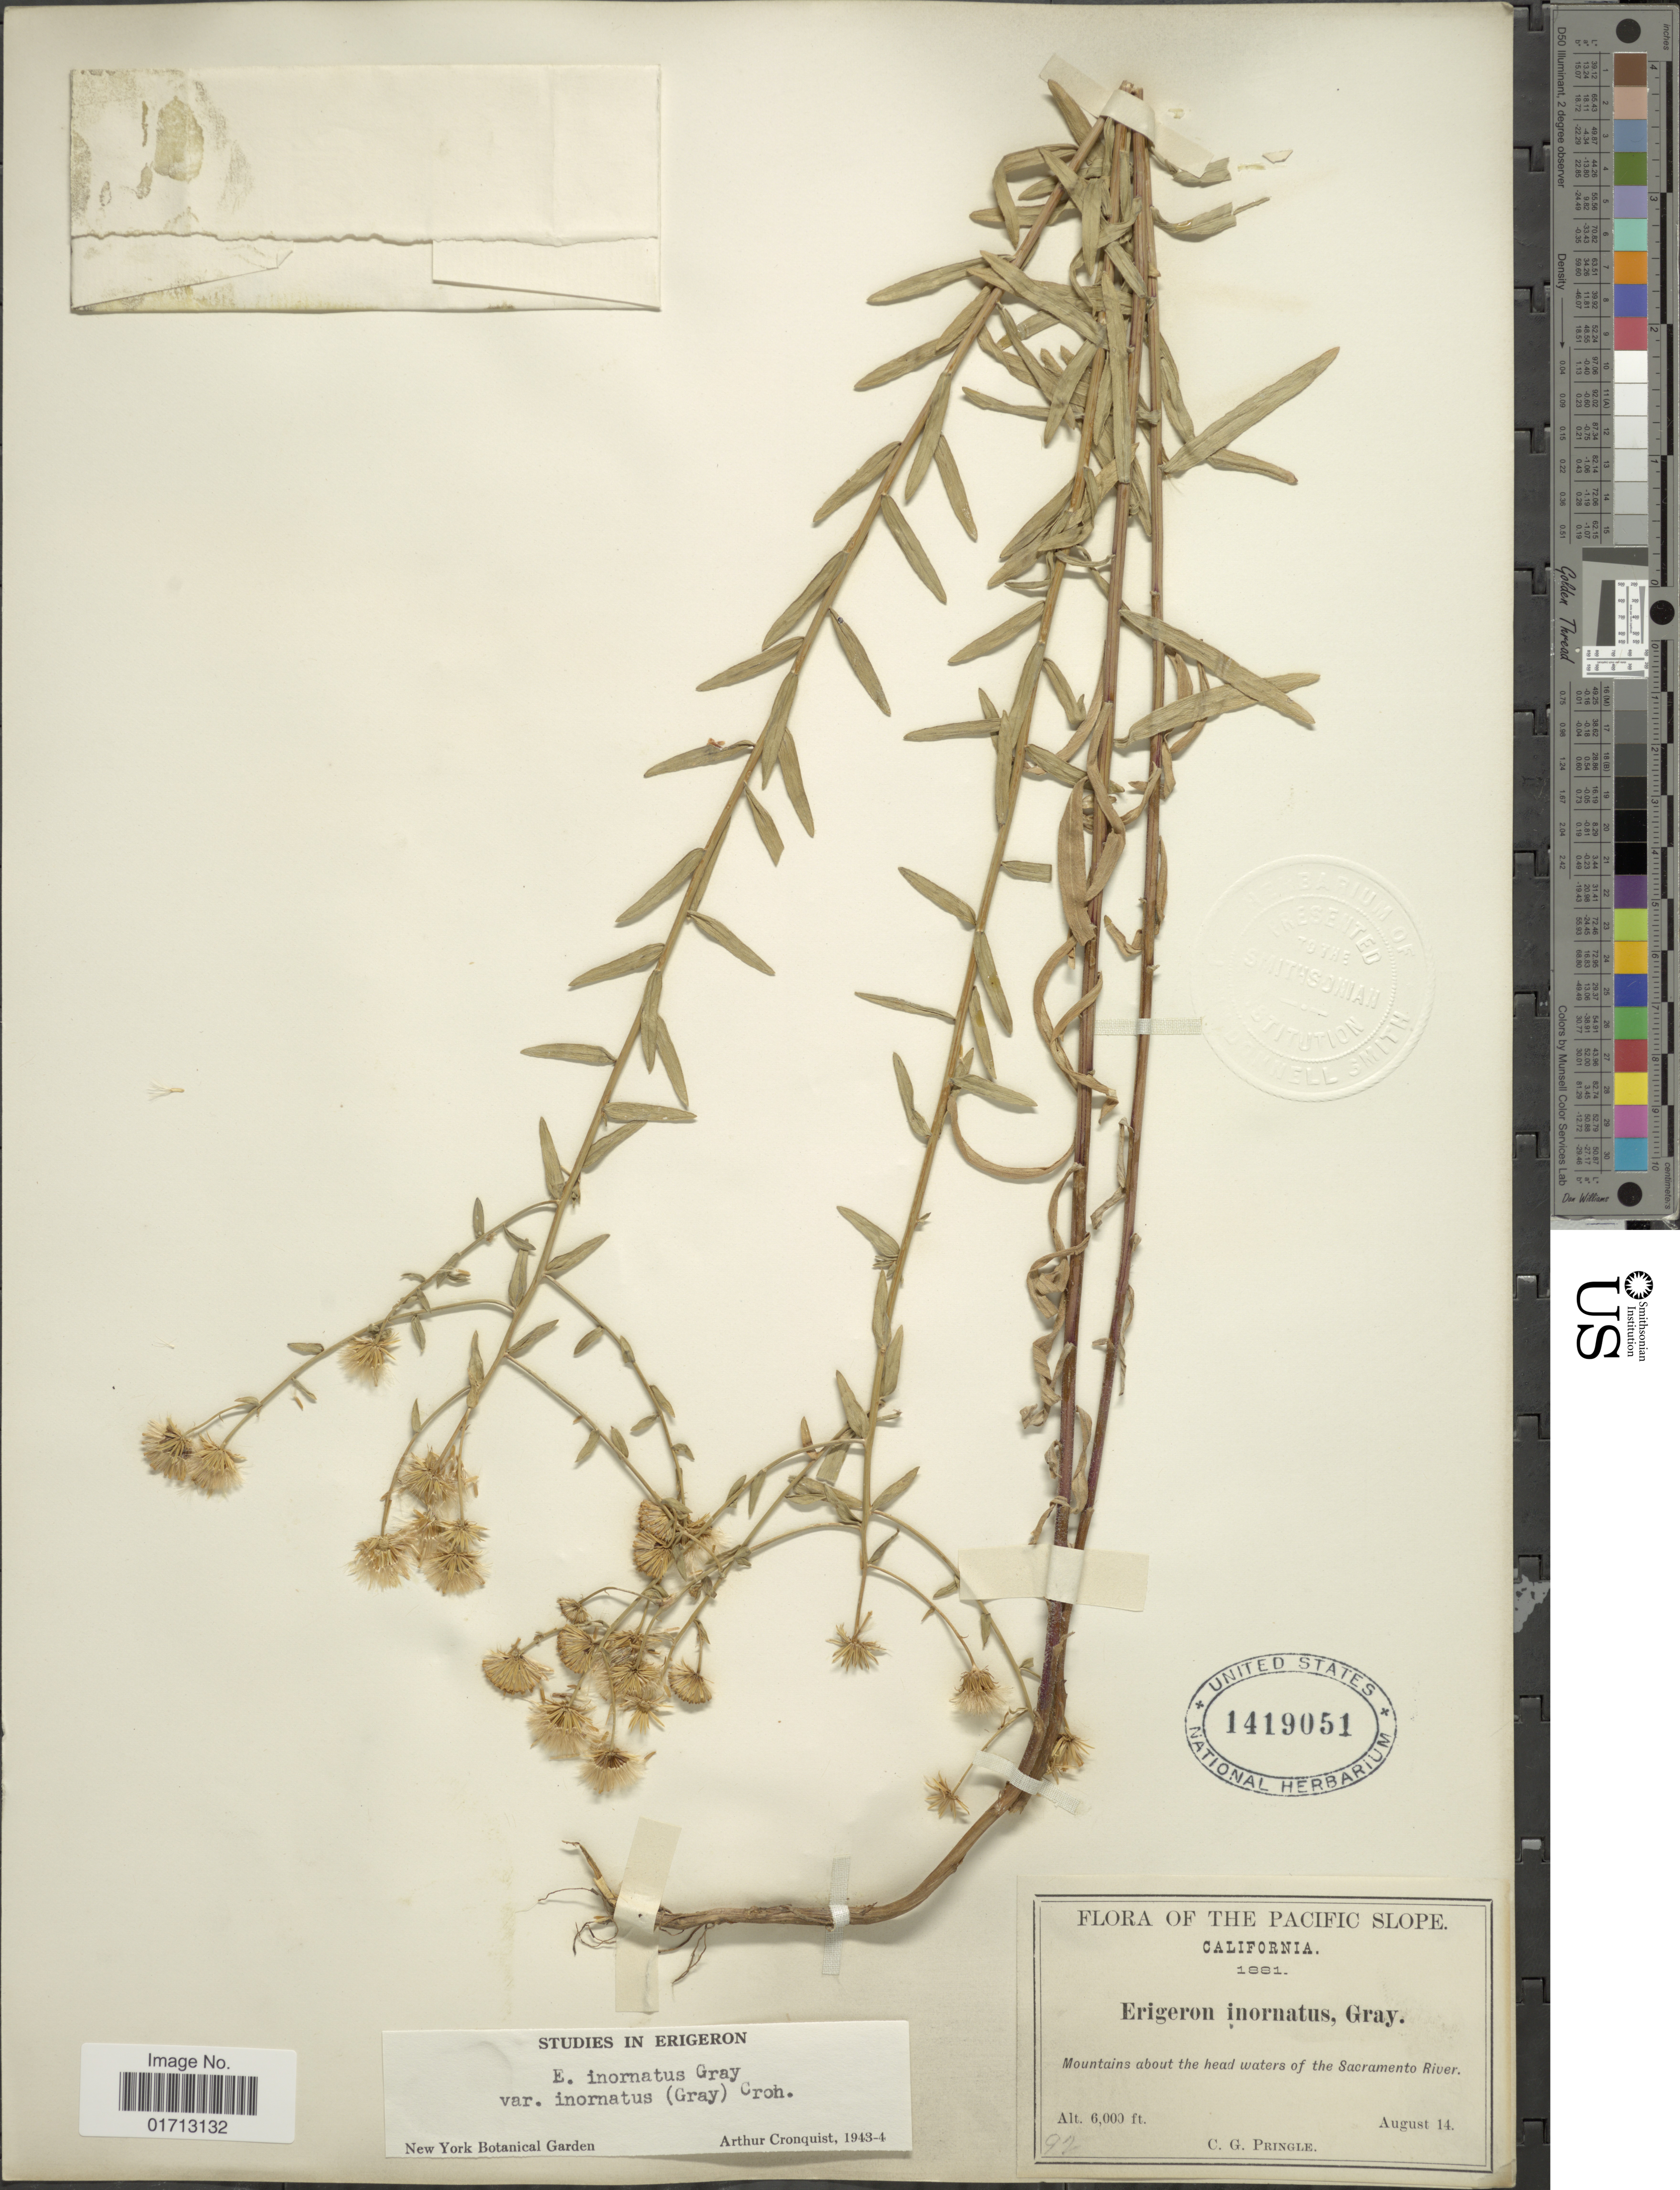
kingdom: Plantae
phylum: Tracheophyta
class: Magnoliopsida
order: Asterales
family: Asteraceae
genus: Erigeron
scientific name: Erigeron inornatus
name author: (A. Gray) A. Gray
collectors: C. G. Pringle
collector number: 92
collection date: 1881-08-14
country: United States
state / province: California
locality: The Pacific Slope, Mountains about the head waters of the Sacramento River.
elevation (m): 1829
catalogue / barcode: US 1419051